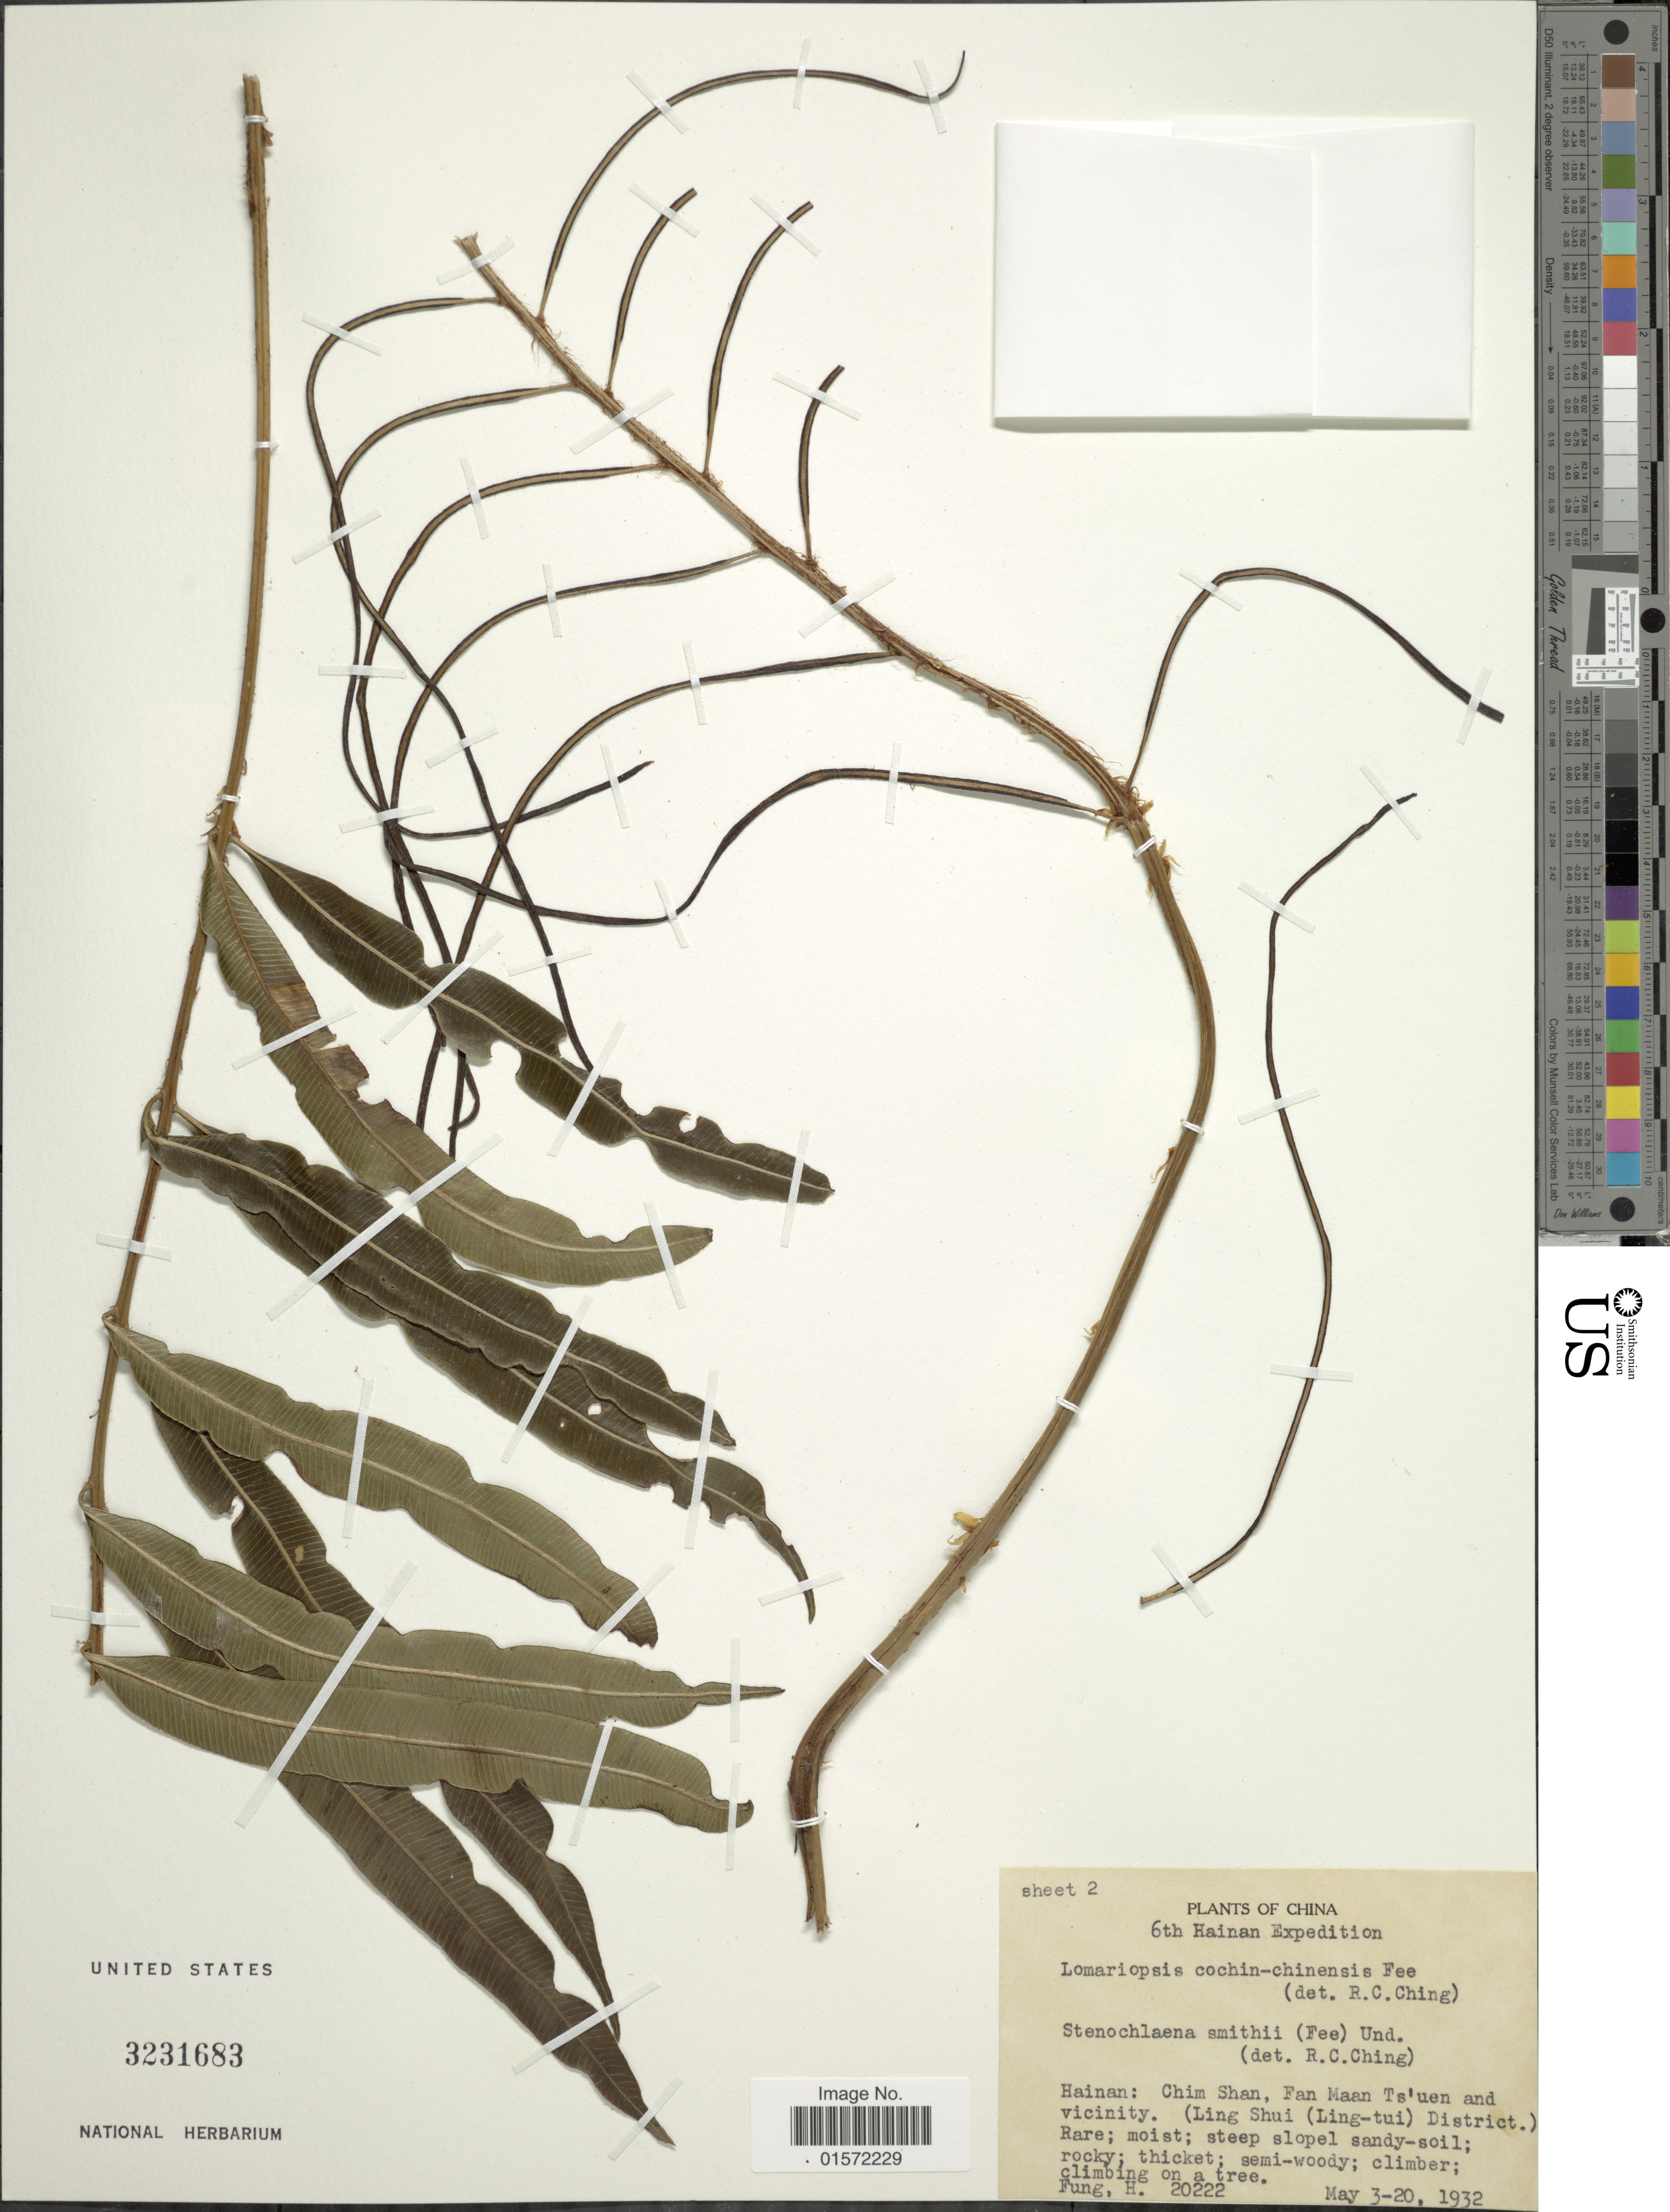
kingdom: Plantae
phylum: Tracheophyta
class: Polypodiopsida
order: Polypodiales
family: Lomariopsidaceae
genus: Lomariopsis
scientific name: Lomariopsis cochinchinensis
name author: Fée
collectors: H. Fung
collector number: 20222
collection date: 1932-05-03/1932-05-20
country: China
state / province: Hainan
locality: Chim Shan, Fan Maan Ts'uen and vicinity (Ling Shui (Ling-tui) District)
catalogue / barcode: US 3231683